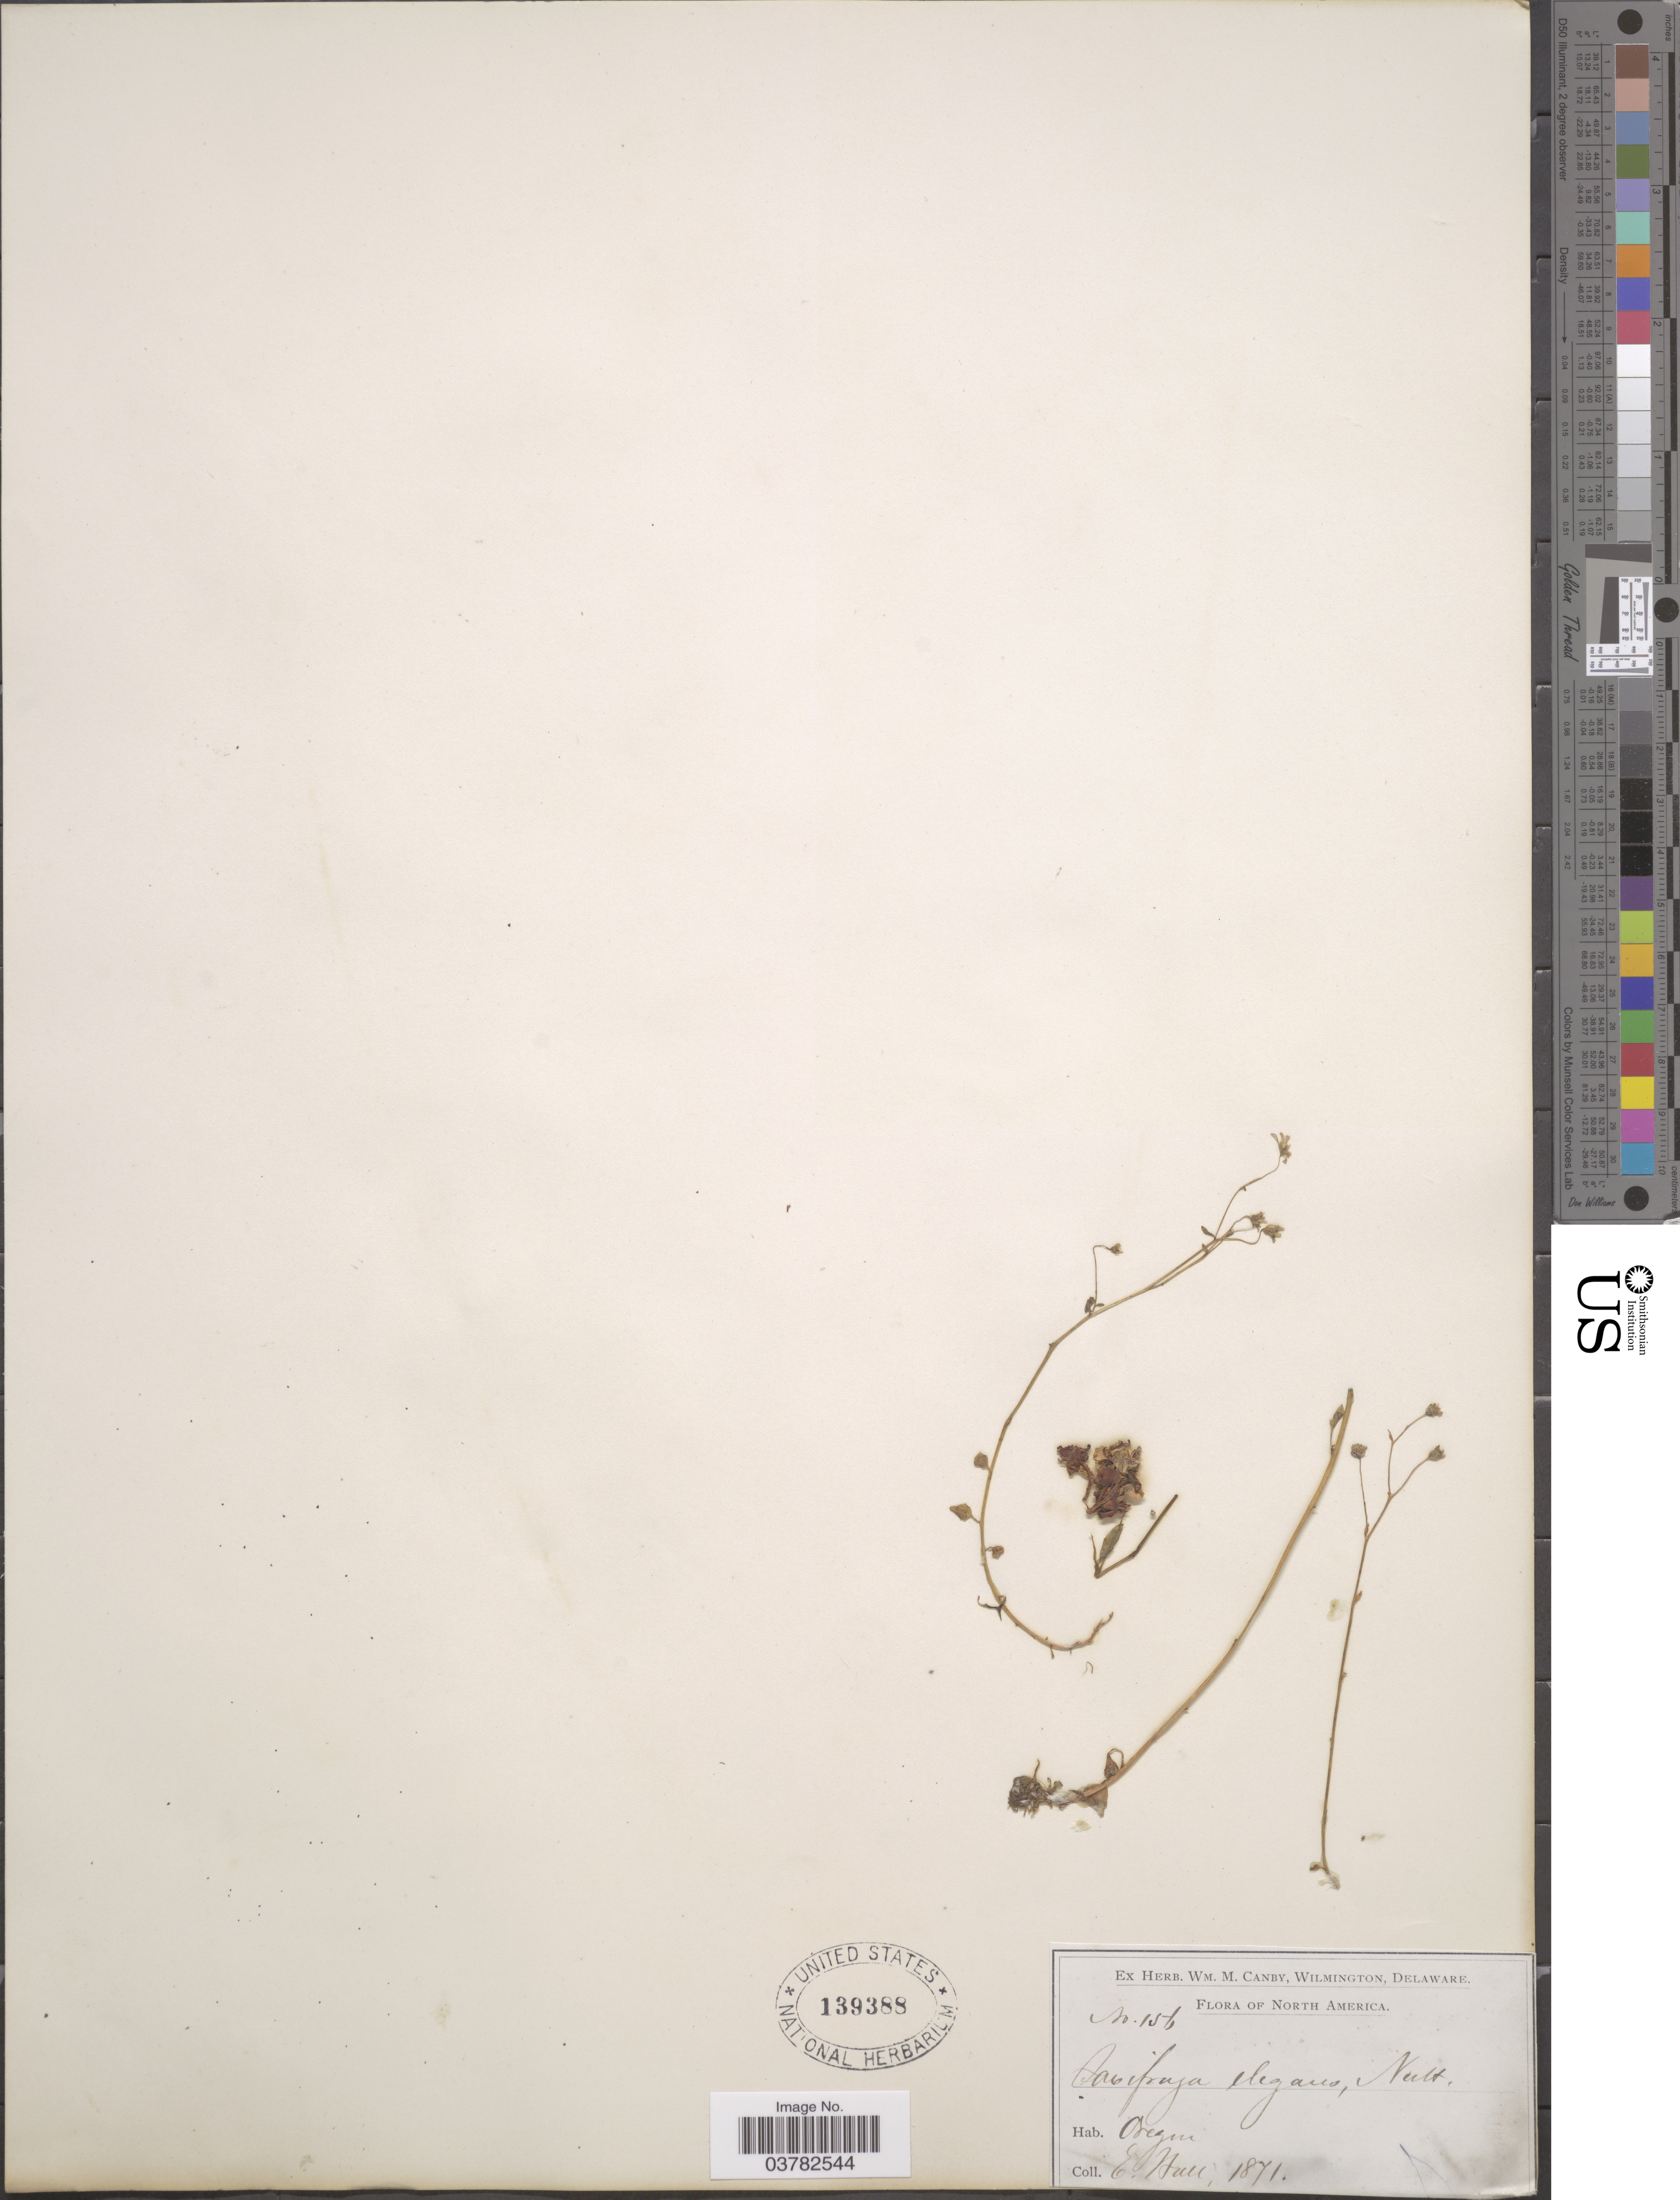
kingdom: Plantae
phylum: Tracheophyta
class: Magnoliopsida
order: Saxifragales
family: Saxifragaceae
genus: Saxifraga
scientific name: Saxifraga nuttallii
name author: Small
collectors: E. Hall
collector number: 156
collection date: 1871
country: United States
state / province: Oregon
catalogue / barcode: US 139388